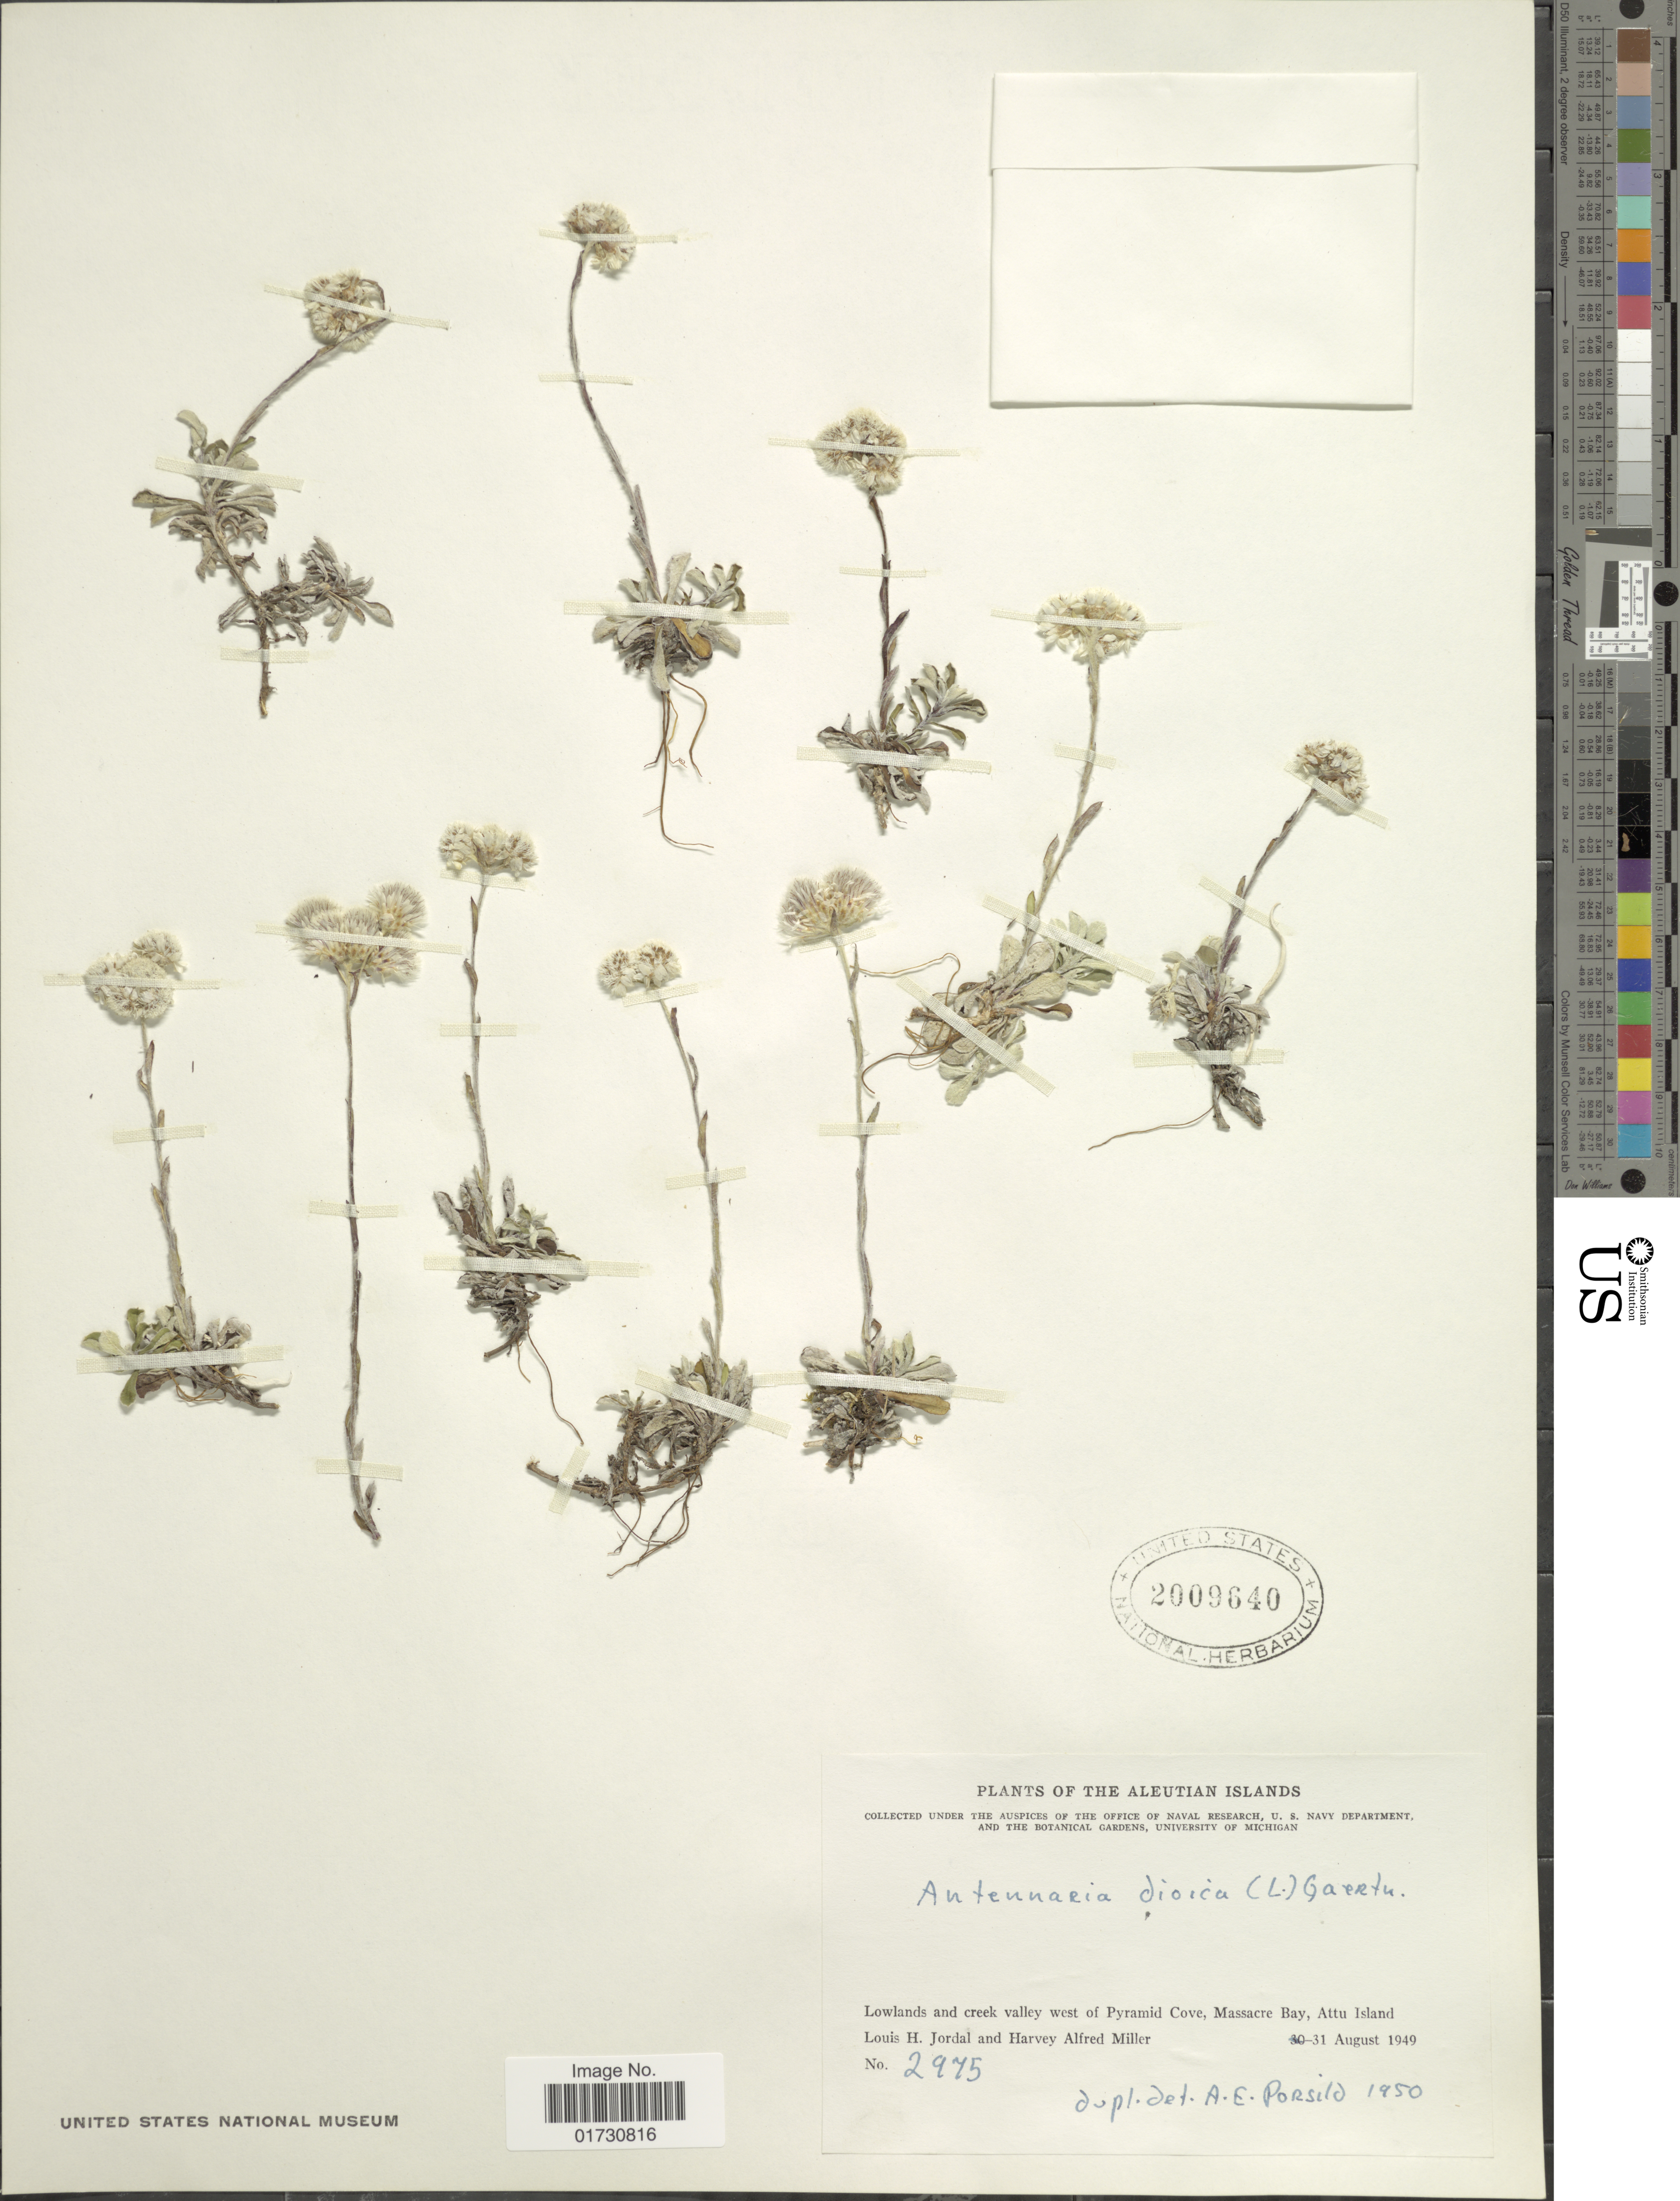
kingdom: Plantae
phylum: Tracheophyta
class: Magnoliopsida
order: Asterales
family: Asteraceae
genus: Antennaria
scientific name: Antennaria dioica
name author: (L.) Gaertn.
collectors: L. Jordal & H. A. Miller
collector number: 2975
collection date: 1949-08-31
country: United States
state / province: Alaska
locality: The Aleutian Islands, Lowlands and creek valley west of Pyramid Cove, Massacre Bay, Attu Island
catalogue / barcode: US 2009640